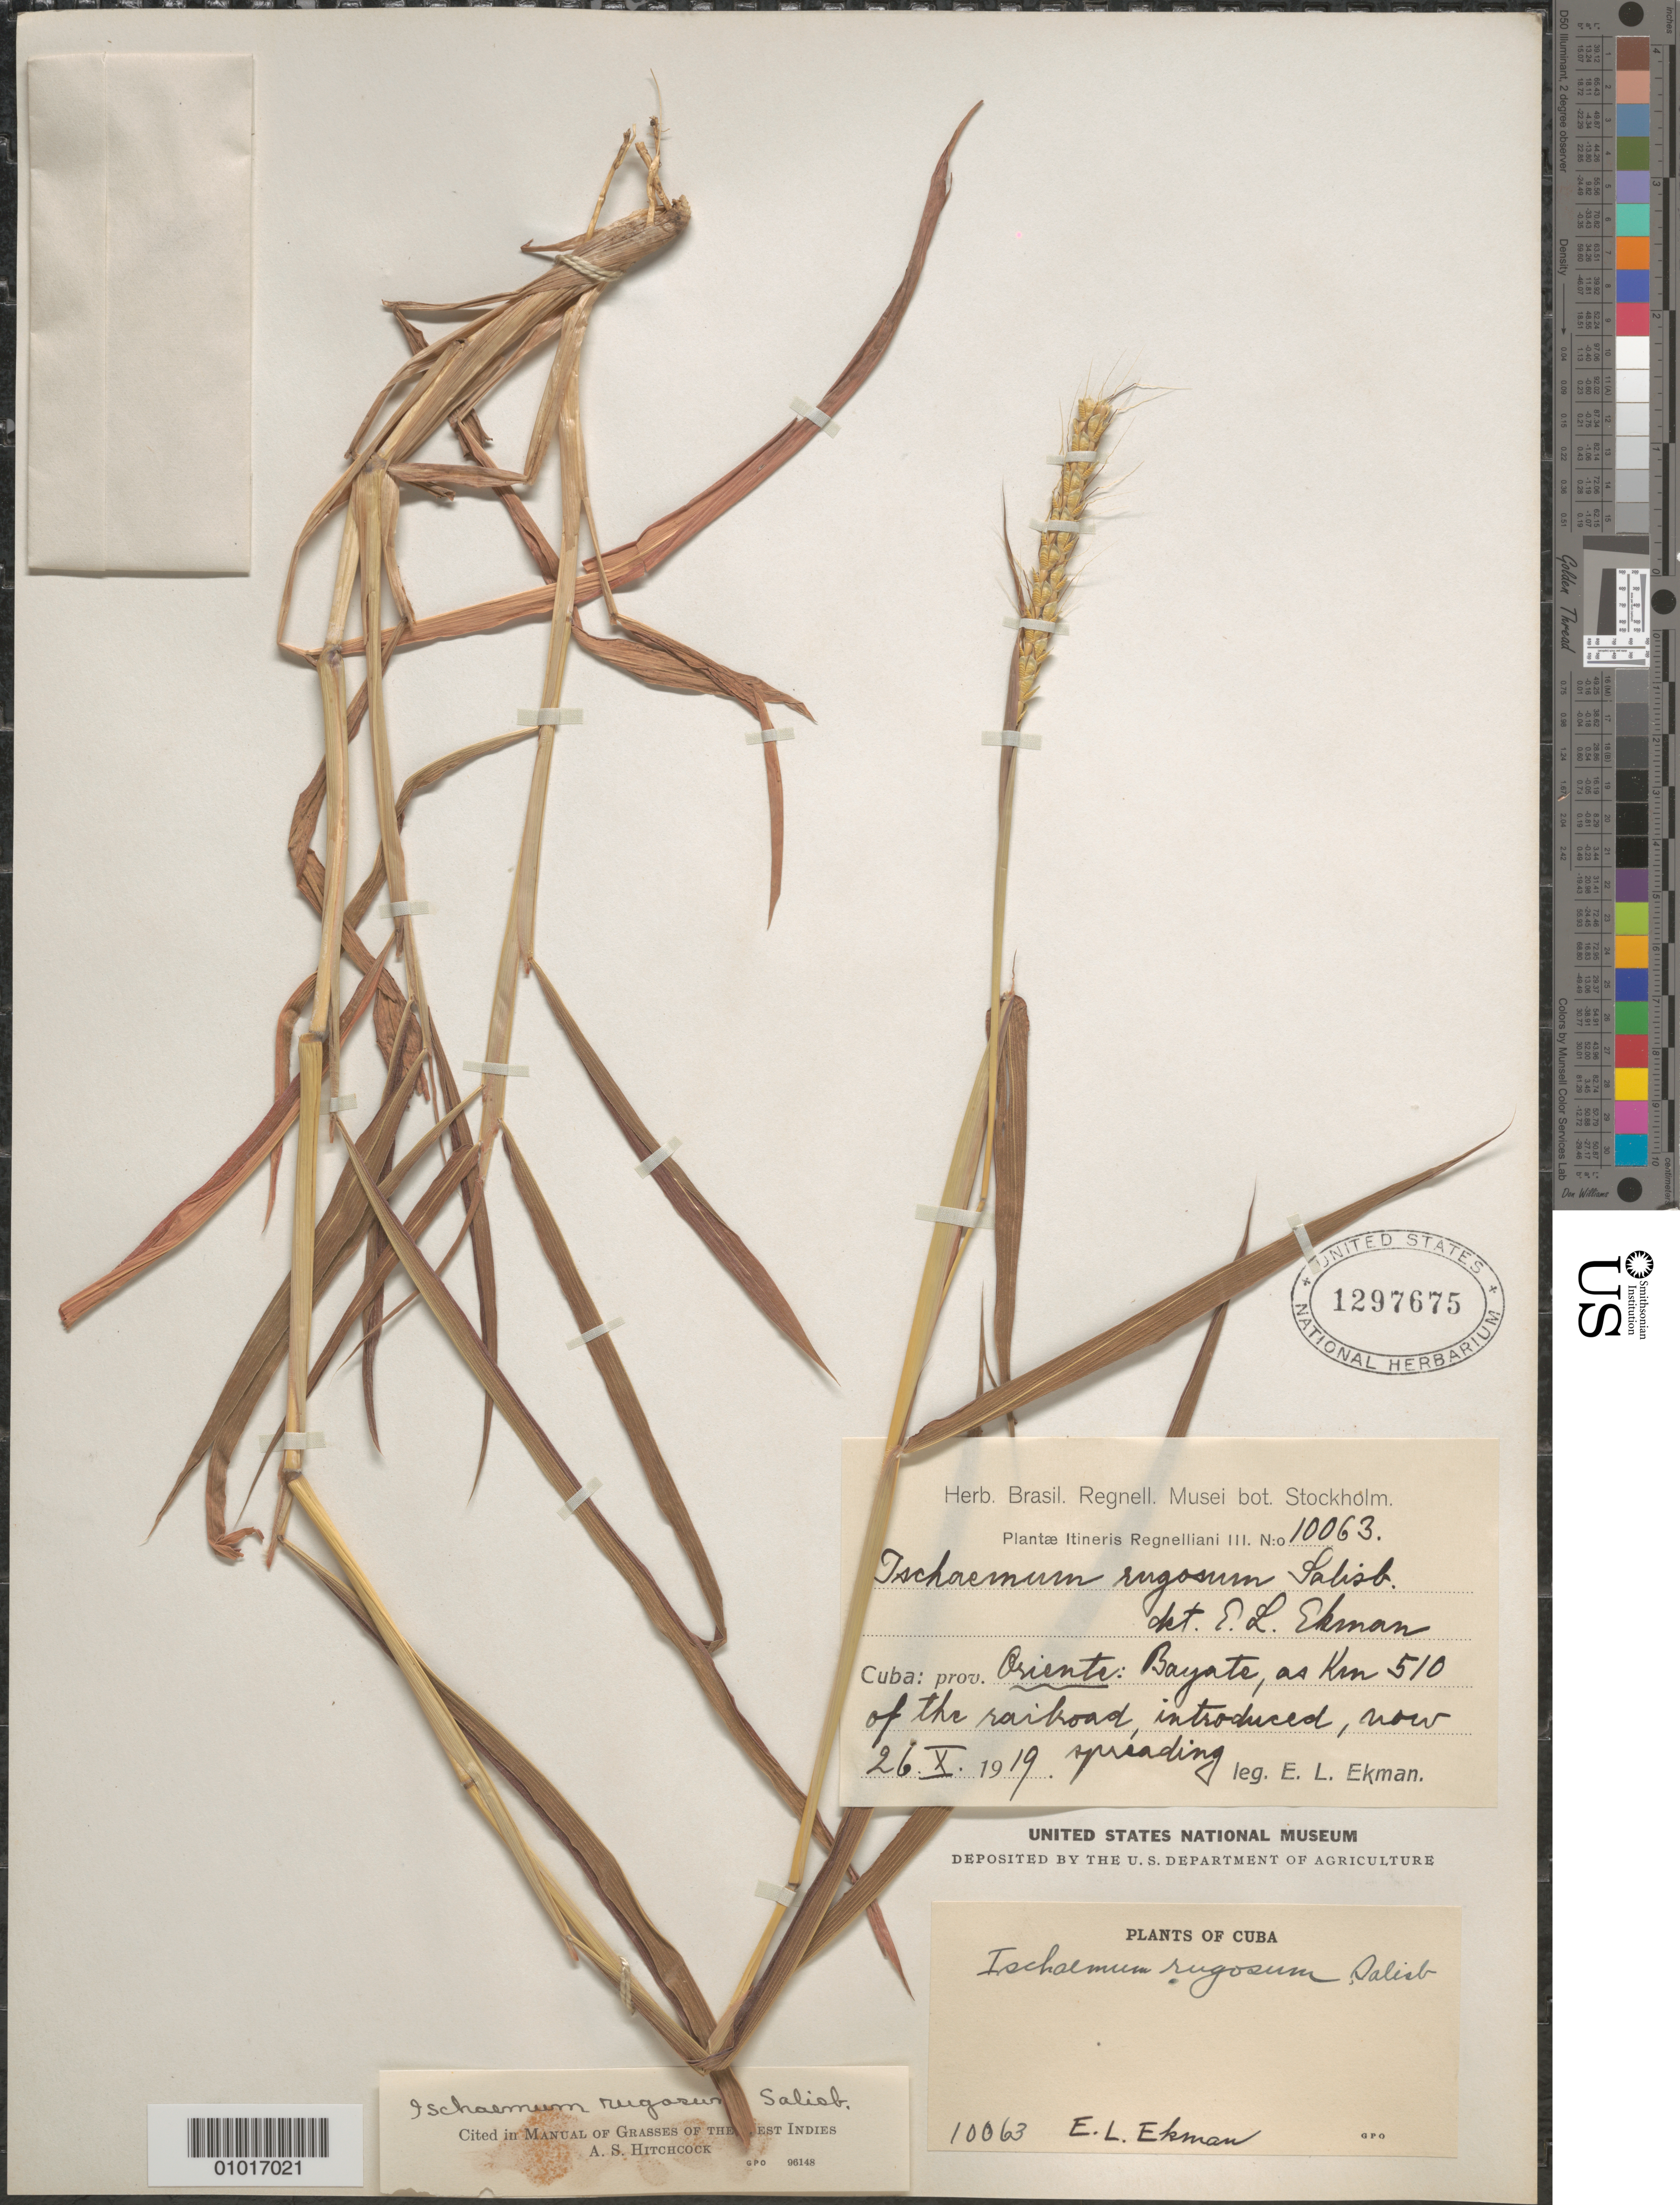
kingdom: Plantae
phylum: Tracheophyta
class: Liliopsida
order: Poales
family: Poaceae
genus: Ischaemum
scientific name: Ischaemum rugosum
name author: Salisb.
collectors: E. L. Ekman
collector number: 10063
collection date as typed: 26 Oct 1919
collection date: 1919-10-26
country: Cuba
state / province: Oriente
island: Cuba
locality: Bayate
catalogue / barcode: US 1297675